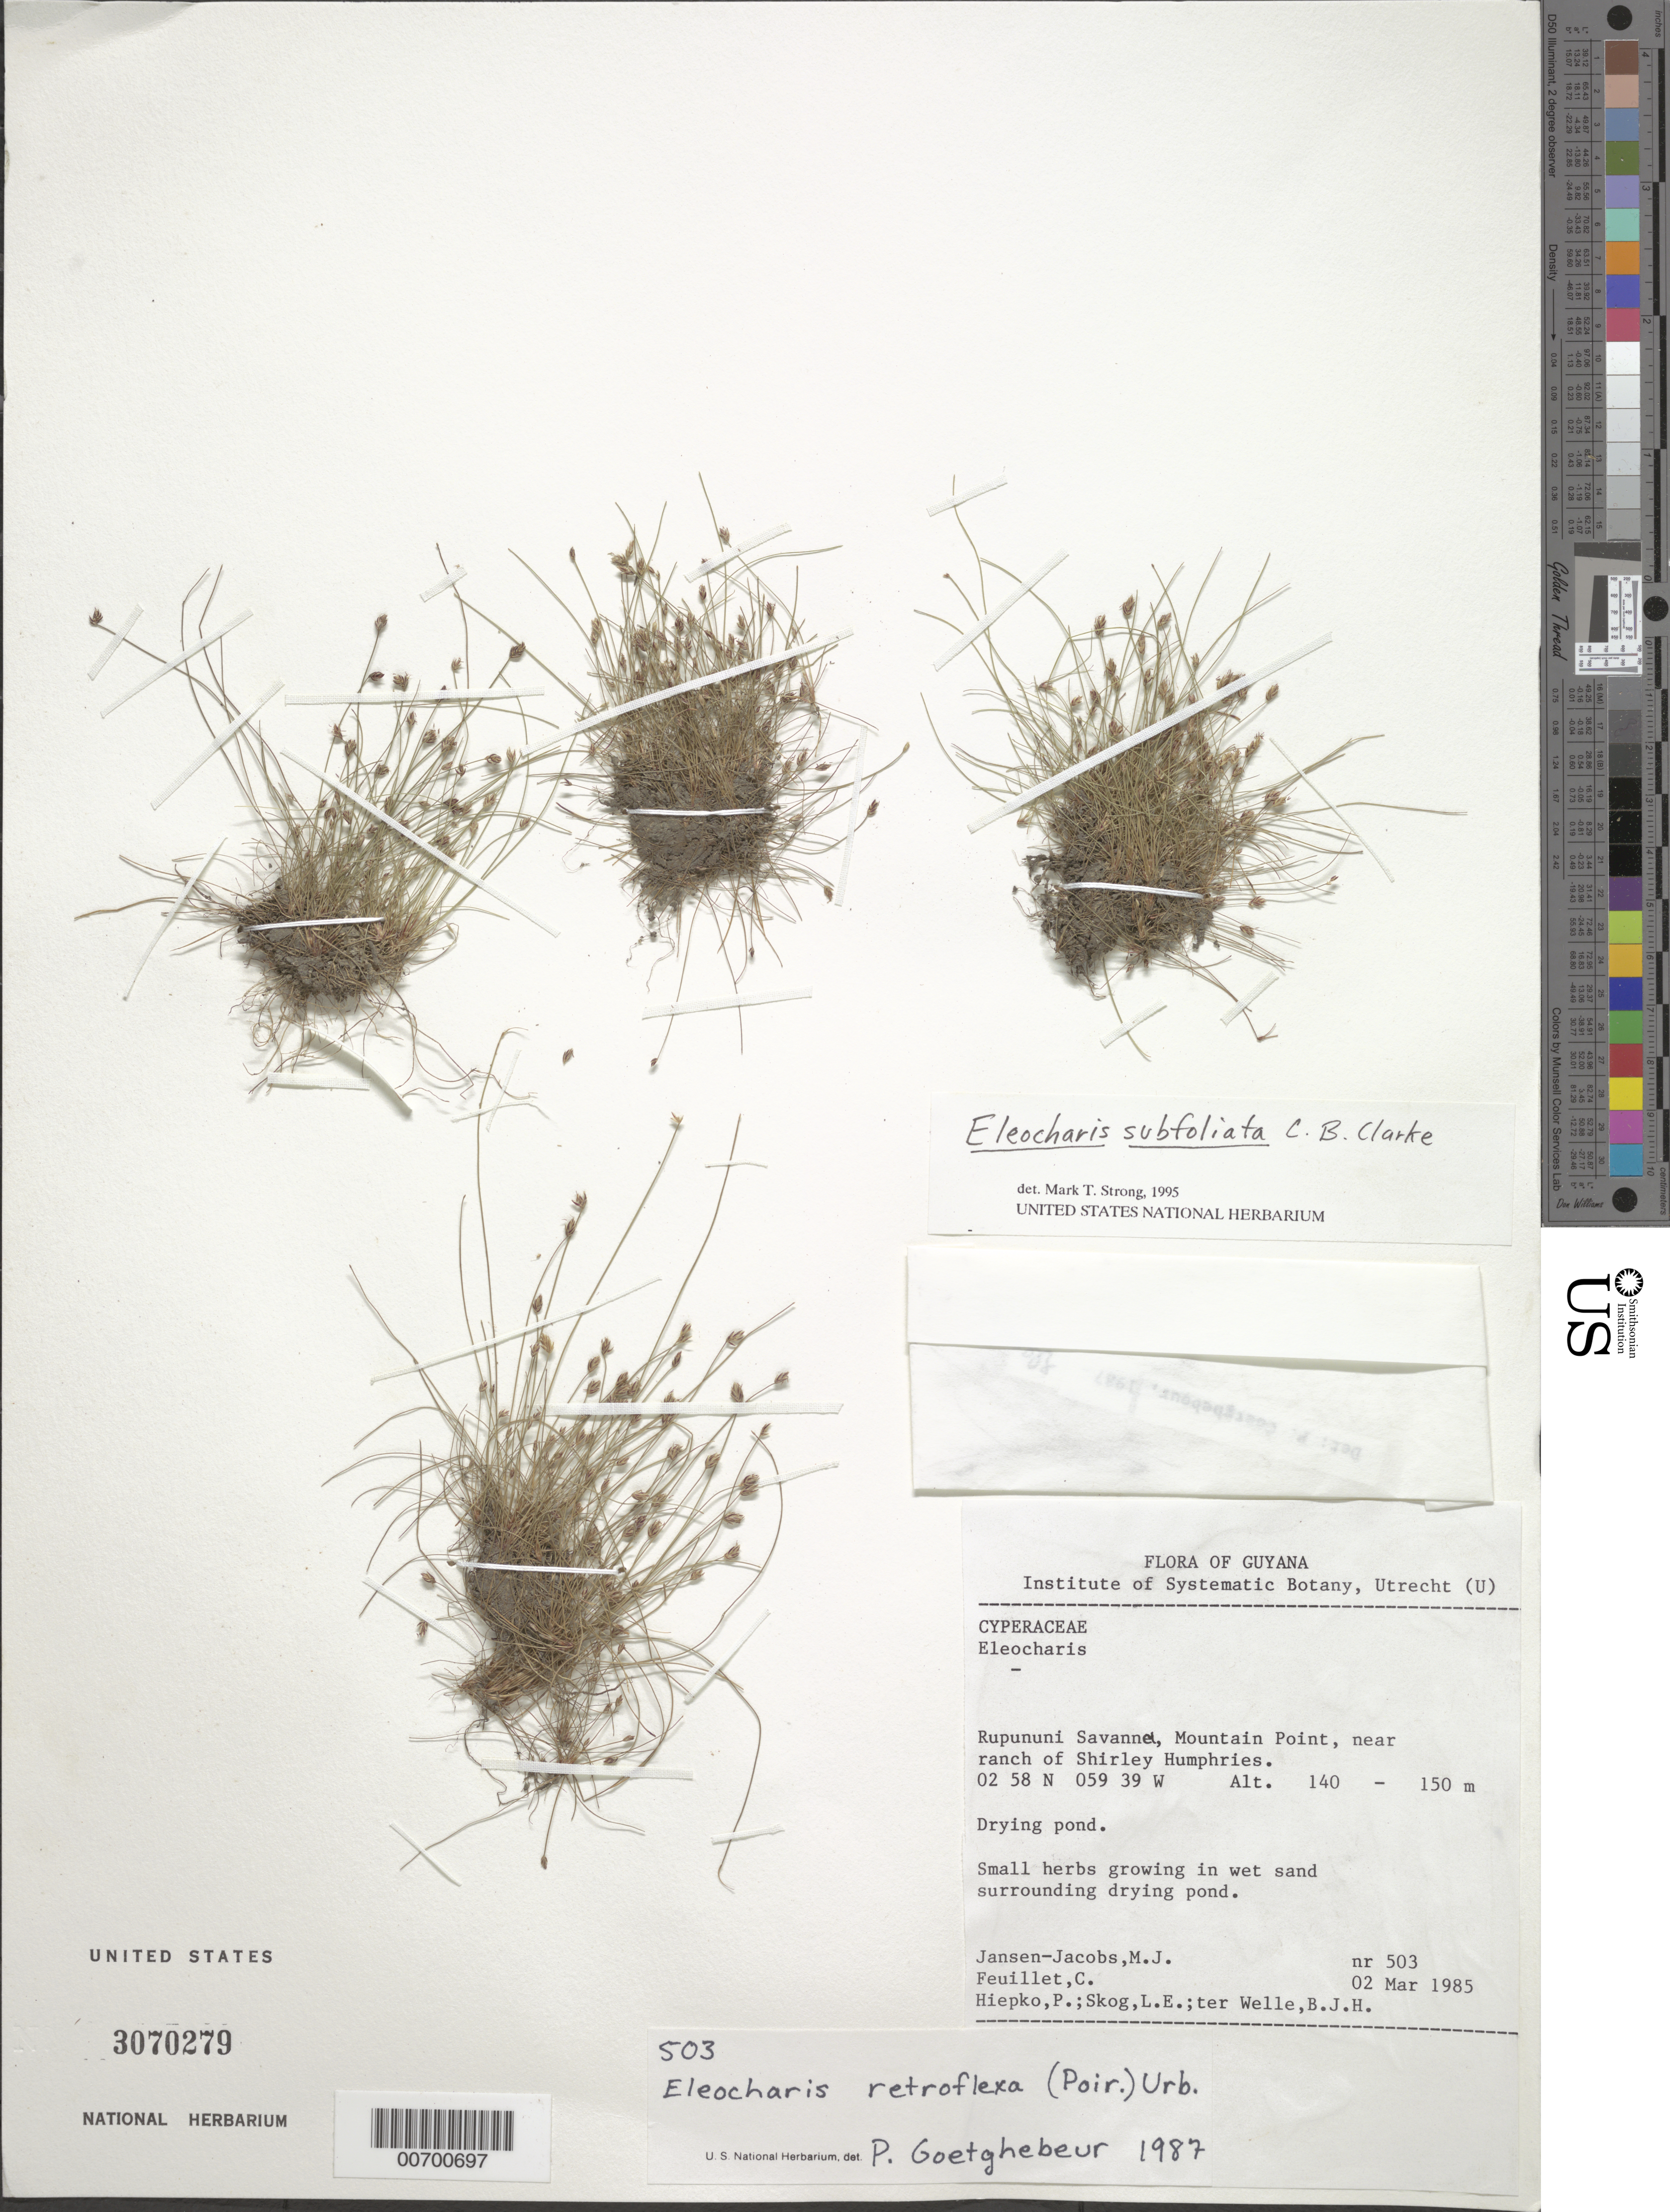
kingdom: Plantae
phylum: Tracheophyta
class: Liliopsida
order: Poales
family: Cyperaceae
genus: Eleocharis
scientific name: Eleocharis subfoliata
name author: C.B. Clarke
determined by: Strong, M. T., (US), Smithsonian Institution - National Museum of Natural History (UNITED STATES)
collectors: M. J. Jansen-Jacobs, C. Feuillet, P. H. Hiepko, L. E. Skog & B. Welle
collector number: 503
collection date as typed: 2-Mar-85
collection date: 1985-03-02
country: Guyana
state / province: U. Takutu-U. Essequibo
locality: Rupununi Savanna, Mountain Point, near ranch of Shirley Humphries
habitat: Drying pond in wet sand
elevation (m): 140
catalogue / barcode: US 3070279